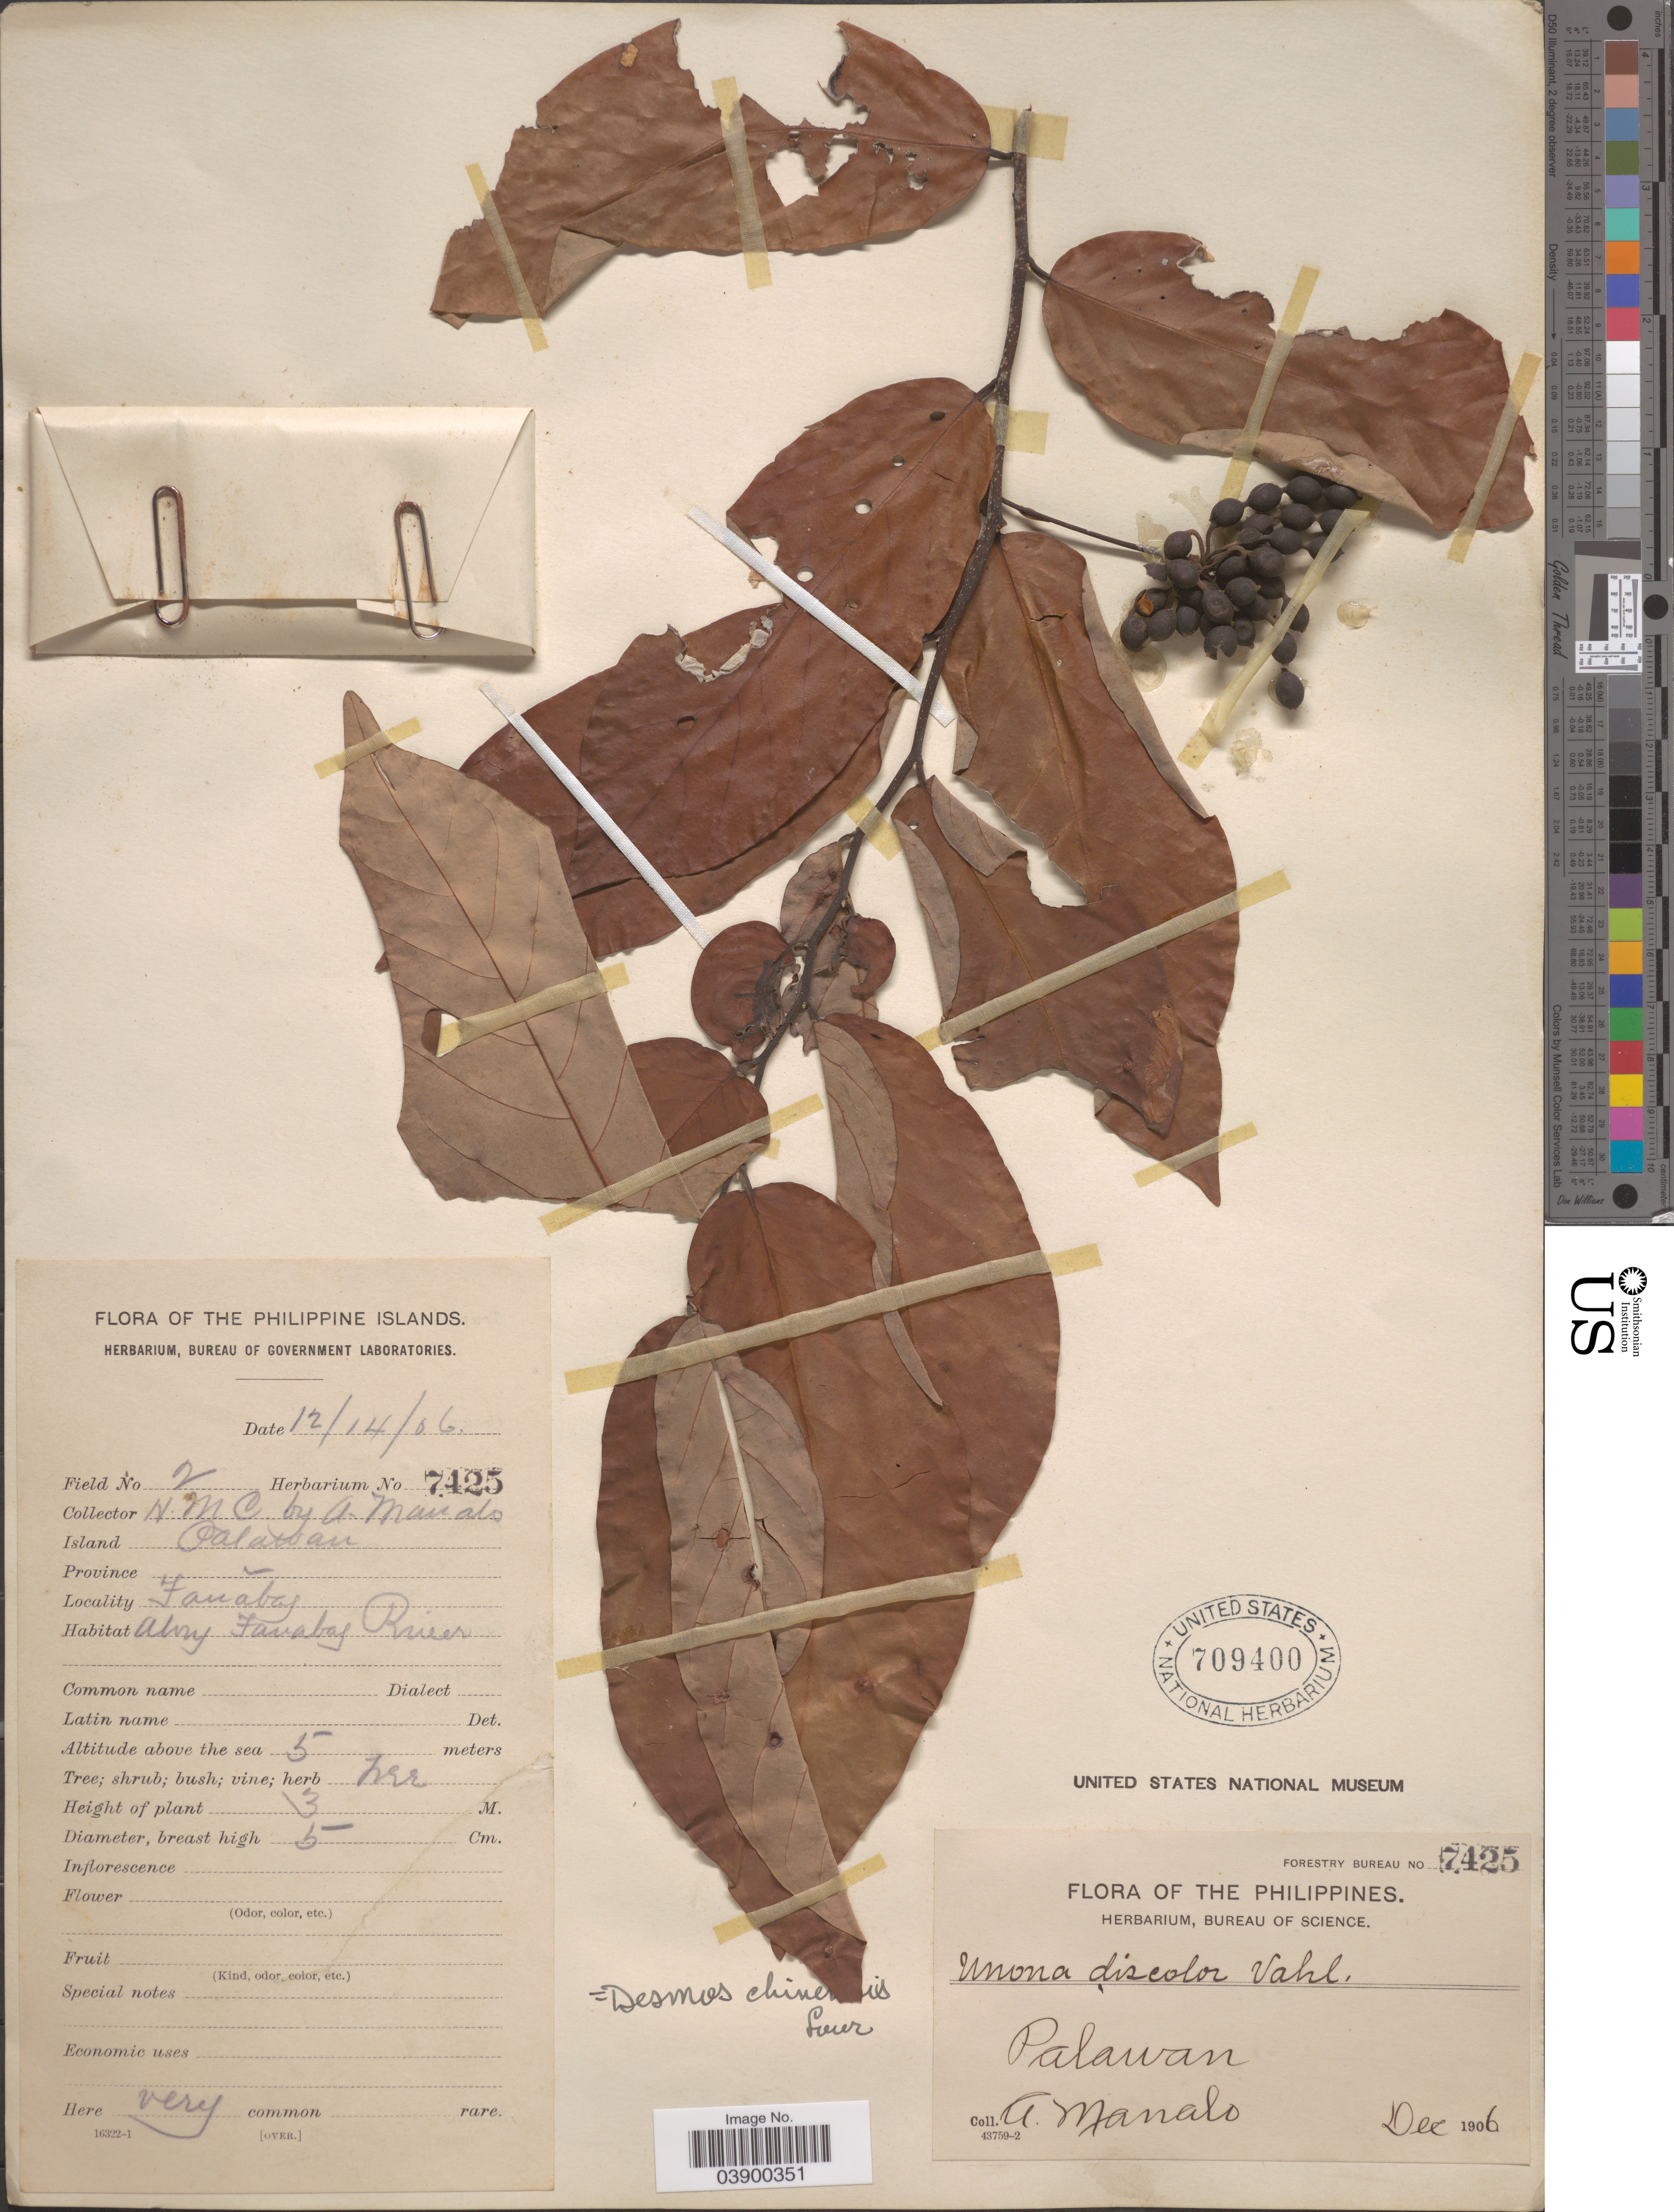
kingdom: Plantae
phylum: Tracheophyta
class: Magnoliopsida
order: Magnoliales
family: Annonaceae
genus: Desmos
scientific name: Desmos chinensis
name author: Lour.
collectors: A. Manalo & N. M. C.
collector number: Forestry Bureau 7425/ 2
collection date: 1906-12-14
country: Philippines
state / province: Mimaropa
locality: Island Palawan. Fanabay . Along Fanabay River.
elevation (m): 5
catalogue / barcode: US 709400